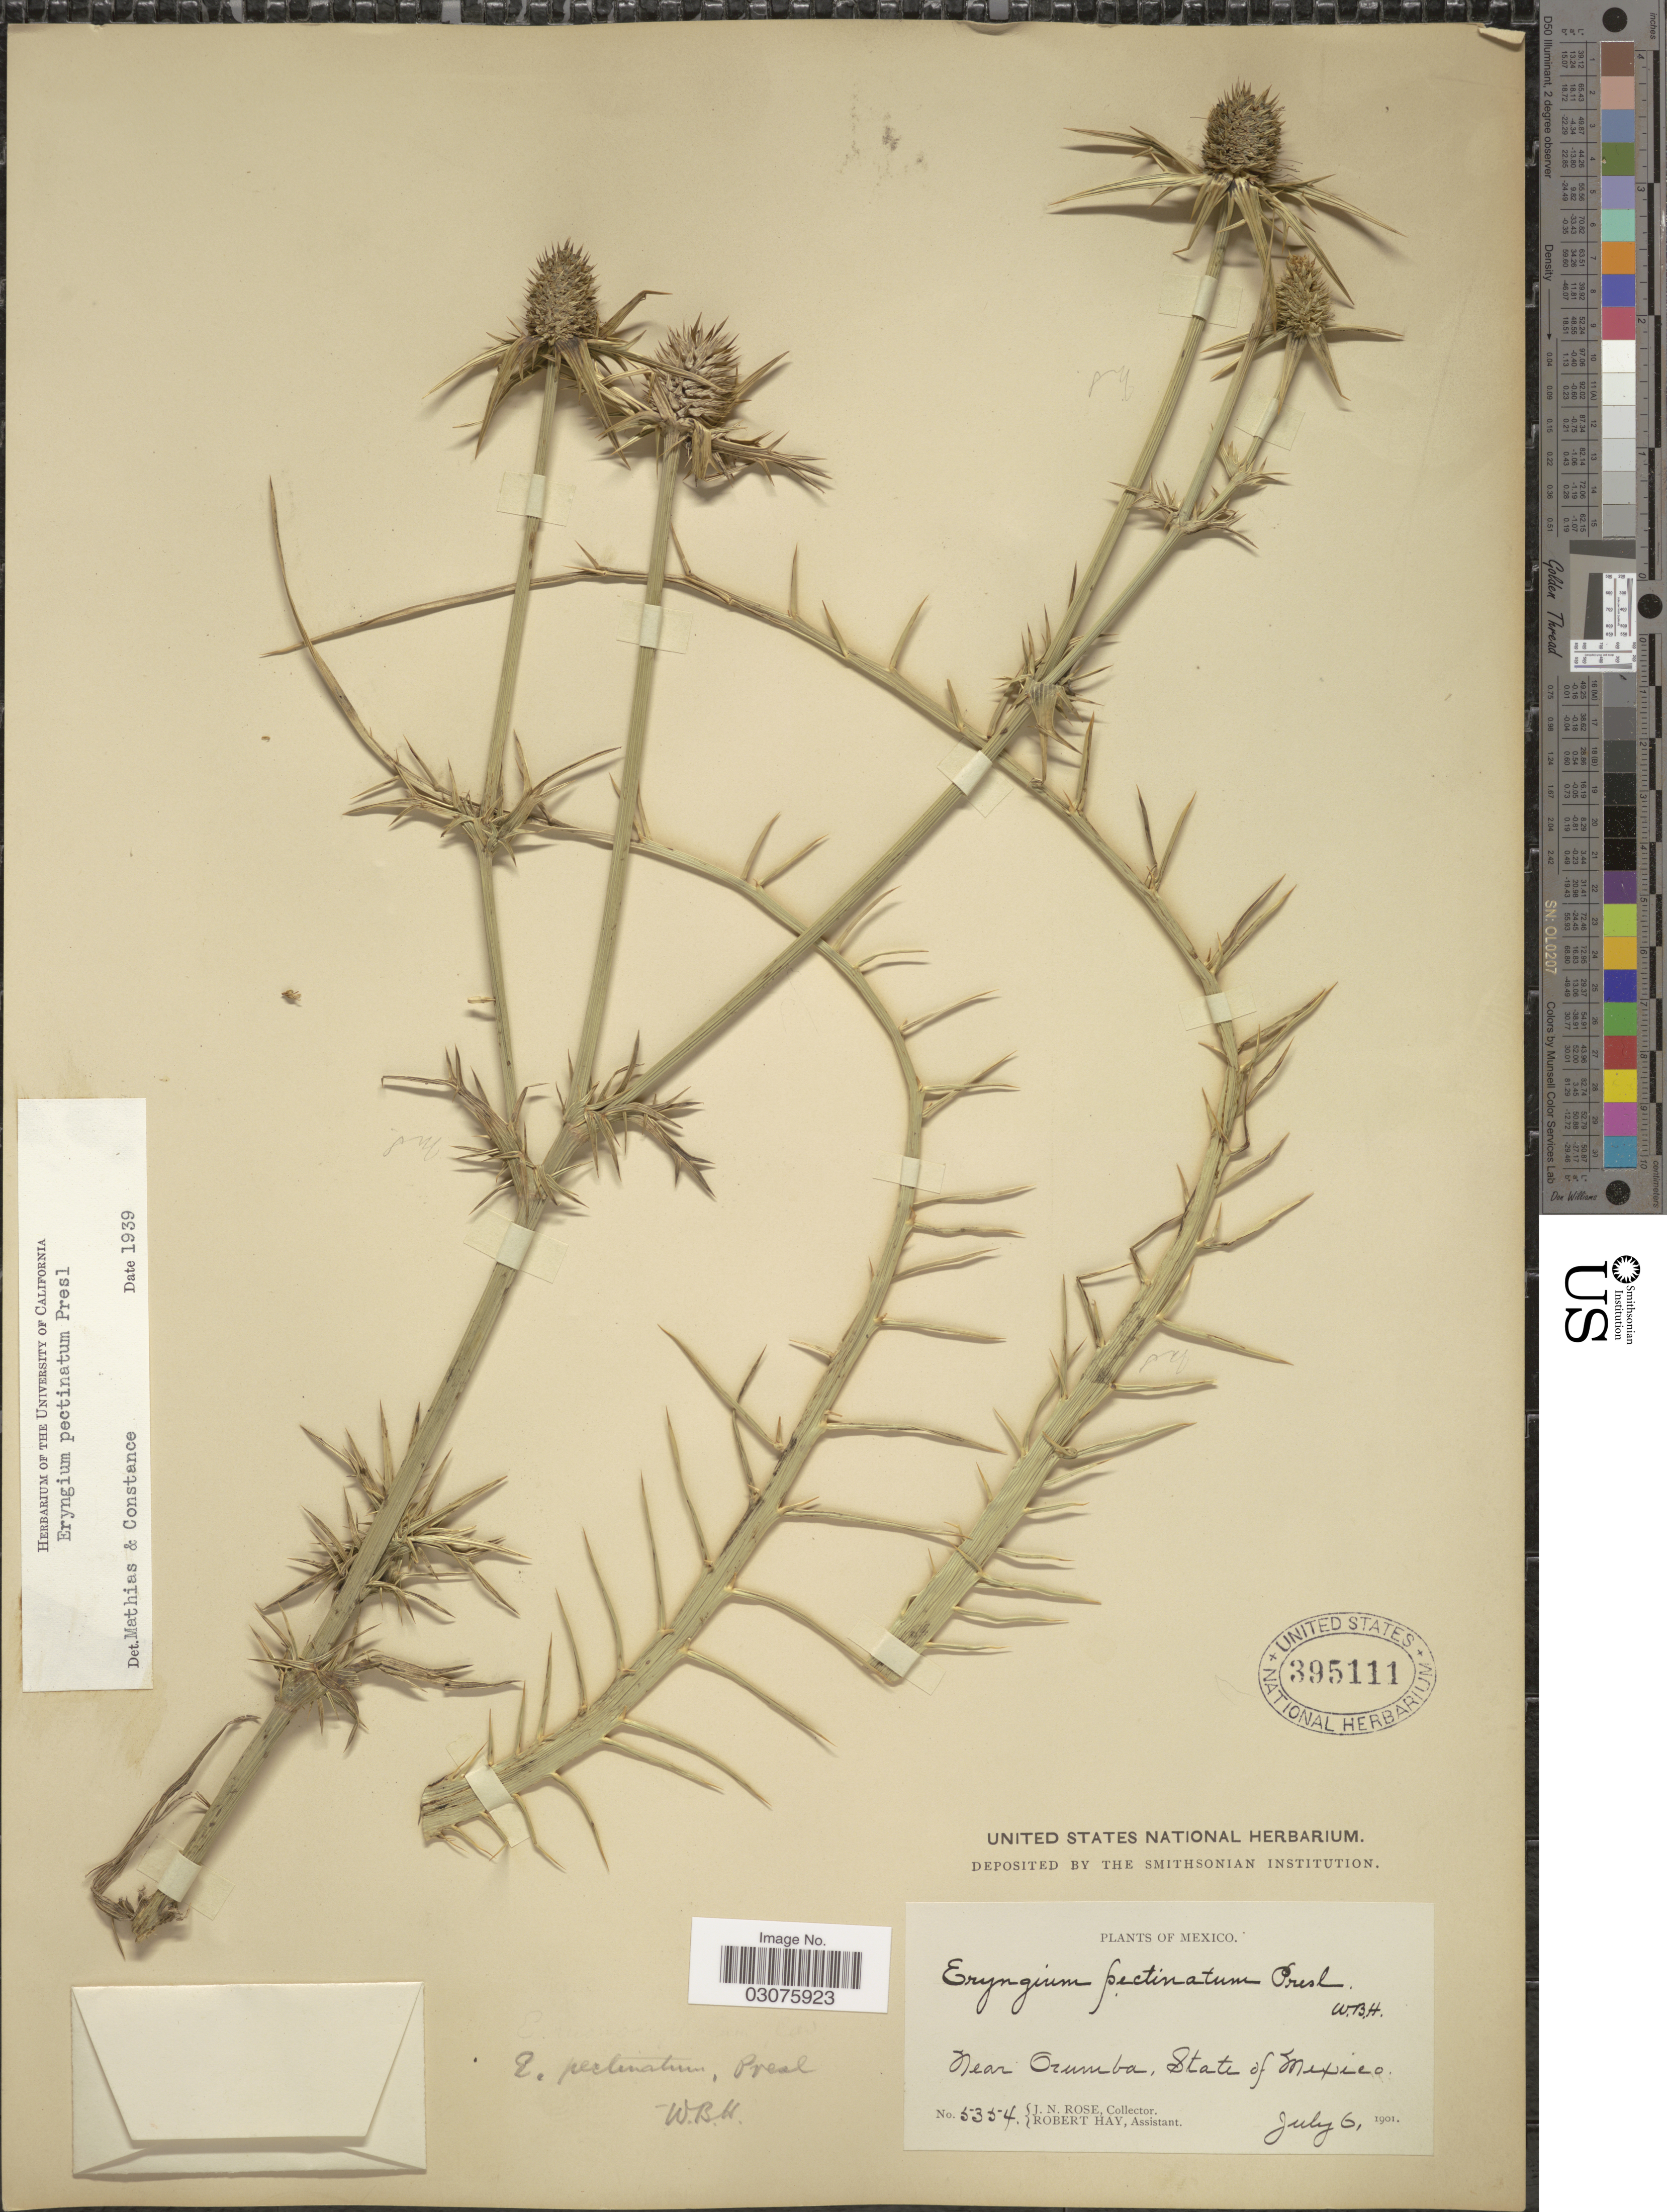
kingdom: Plantae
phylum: Tracheophyta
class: Magnoliopsida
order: Apiales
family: Apiaceae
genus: Eryngium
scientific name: Eryngium pectinatum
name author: C. Presl ex DC.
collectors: J. N. Rose & R. Hay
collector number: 5354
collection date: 1901-07-06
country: Mexico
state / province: México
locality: Near Orumba, State of Mexico.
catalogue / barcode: US 395111